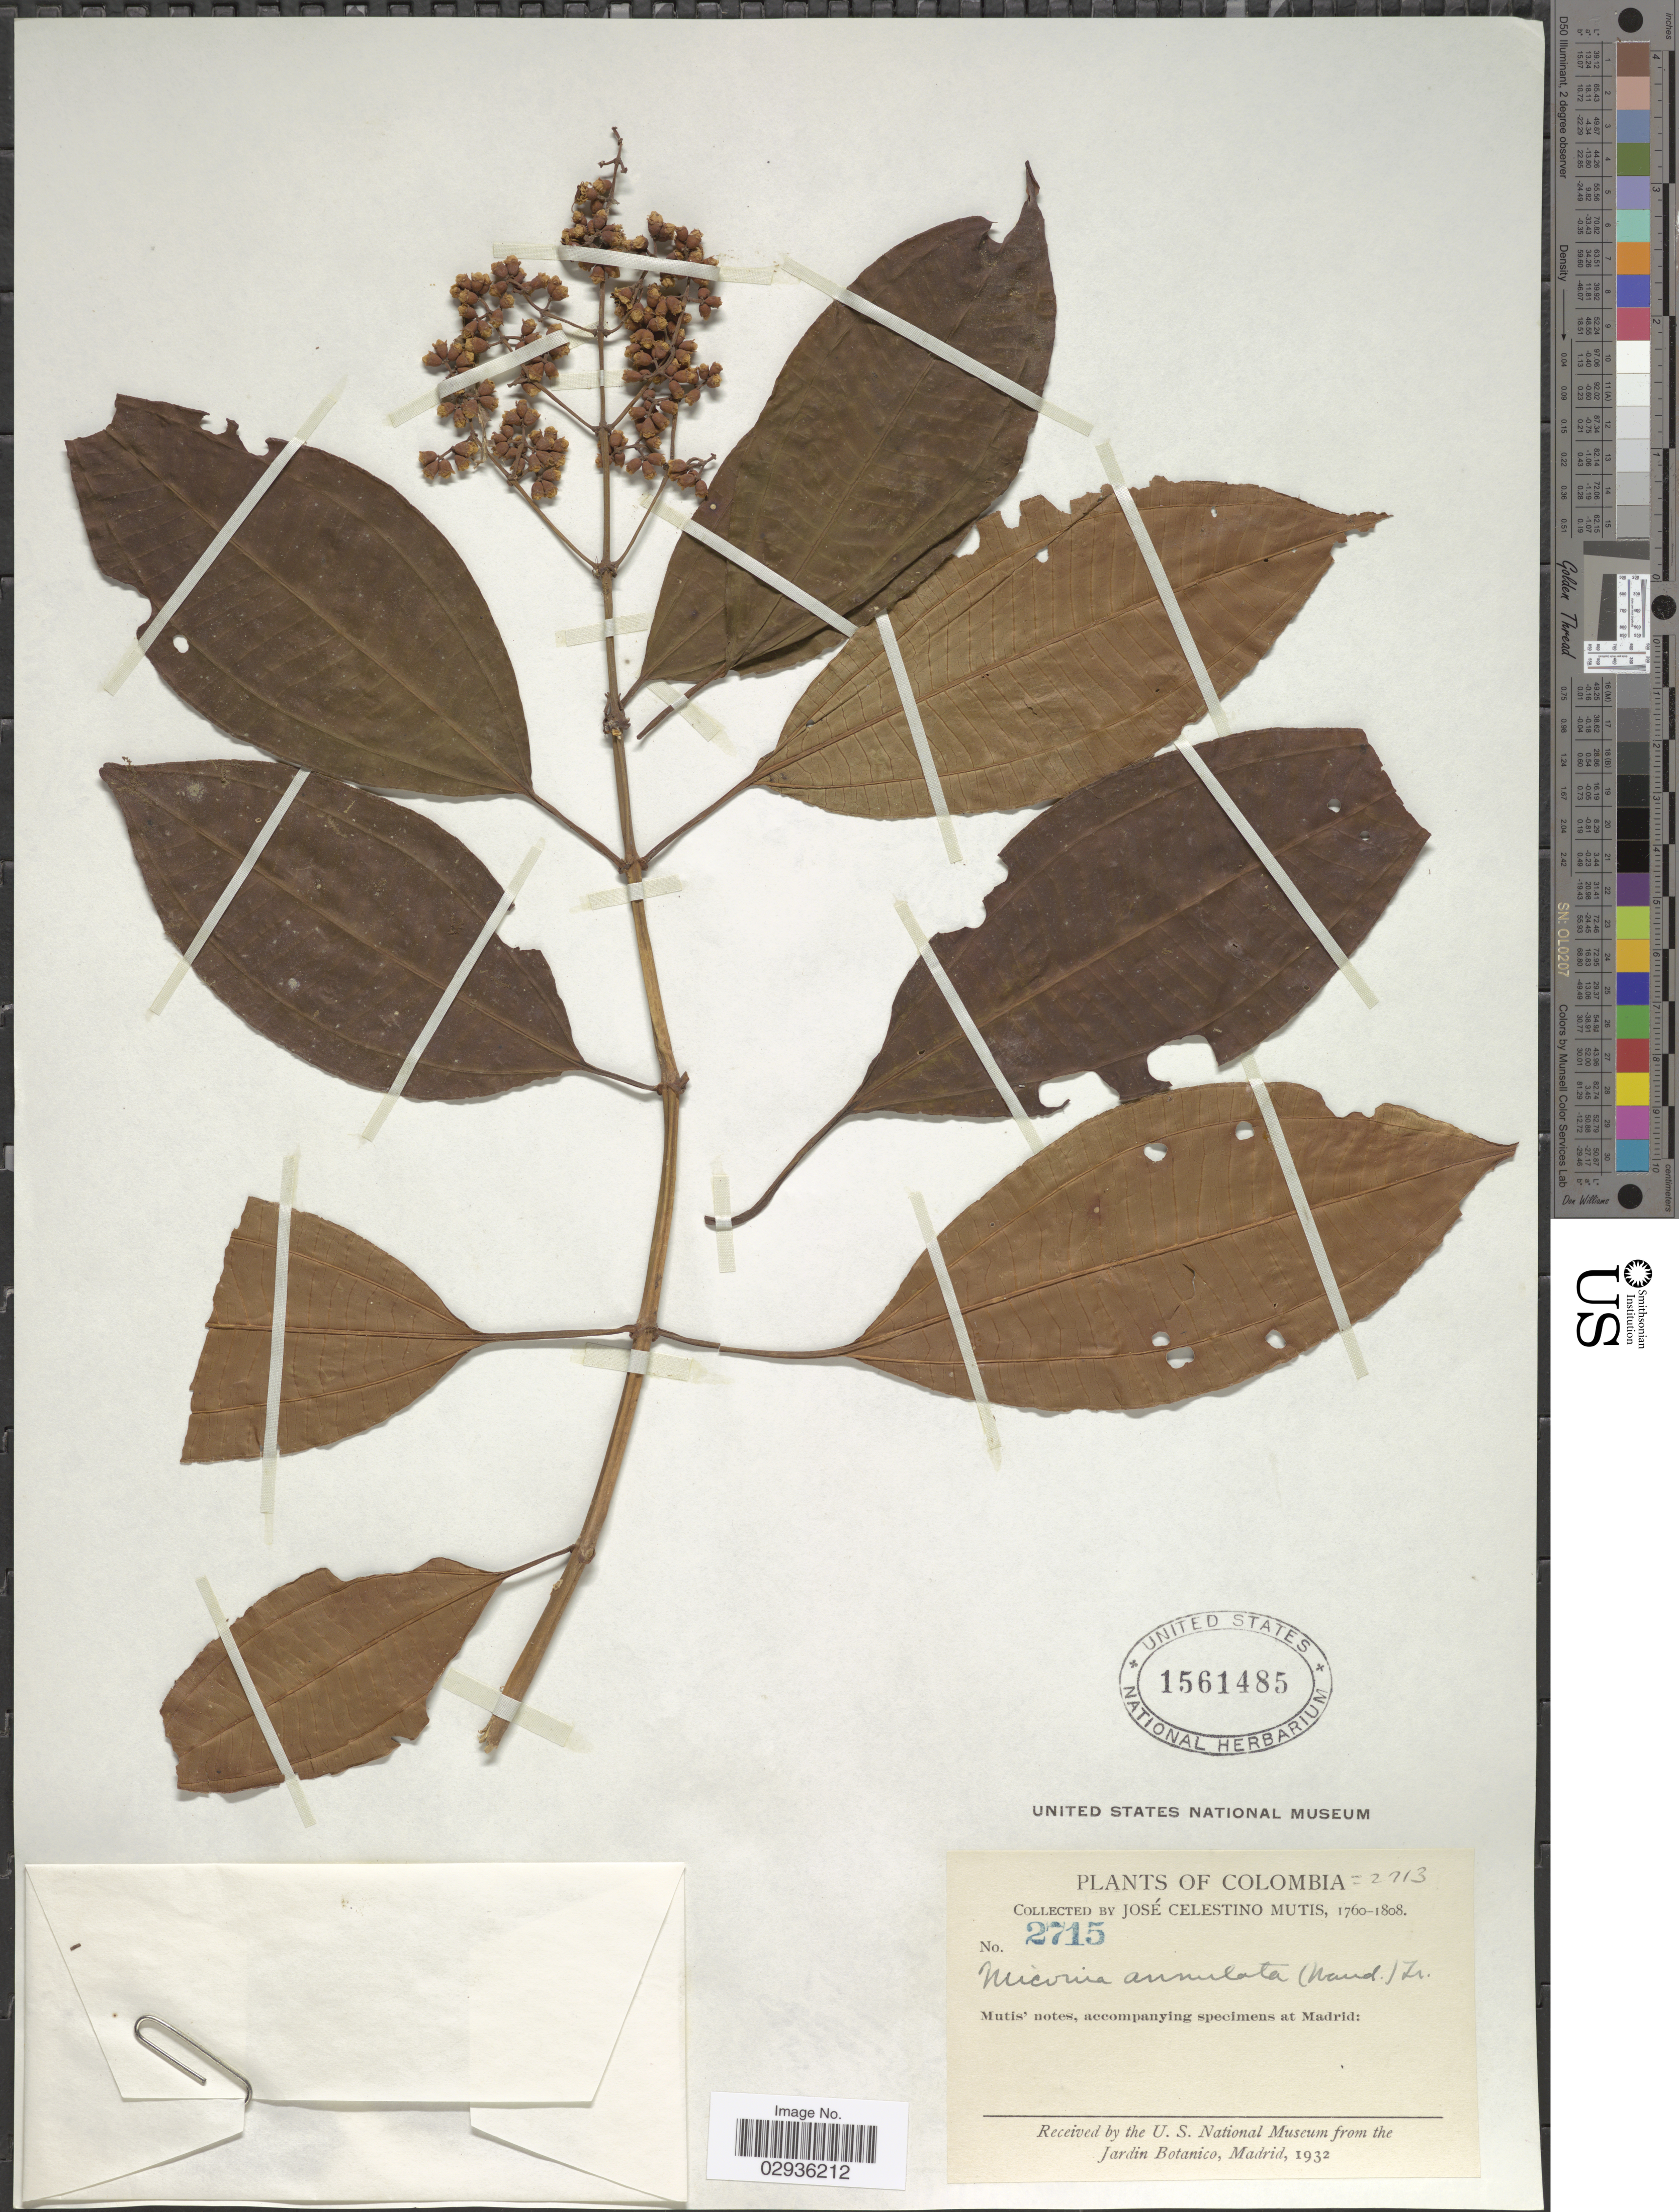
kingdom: Plantae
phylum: Tracheophyta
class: Magnoliopsida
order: Myrtales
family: Melastomataceae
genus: Miconia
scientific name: Miconia annulata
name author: (Naudin) Triana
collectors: J. C. B. Mutis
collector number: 2715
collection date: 1760/1808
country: Colombia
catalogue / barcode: US 1561485